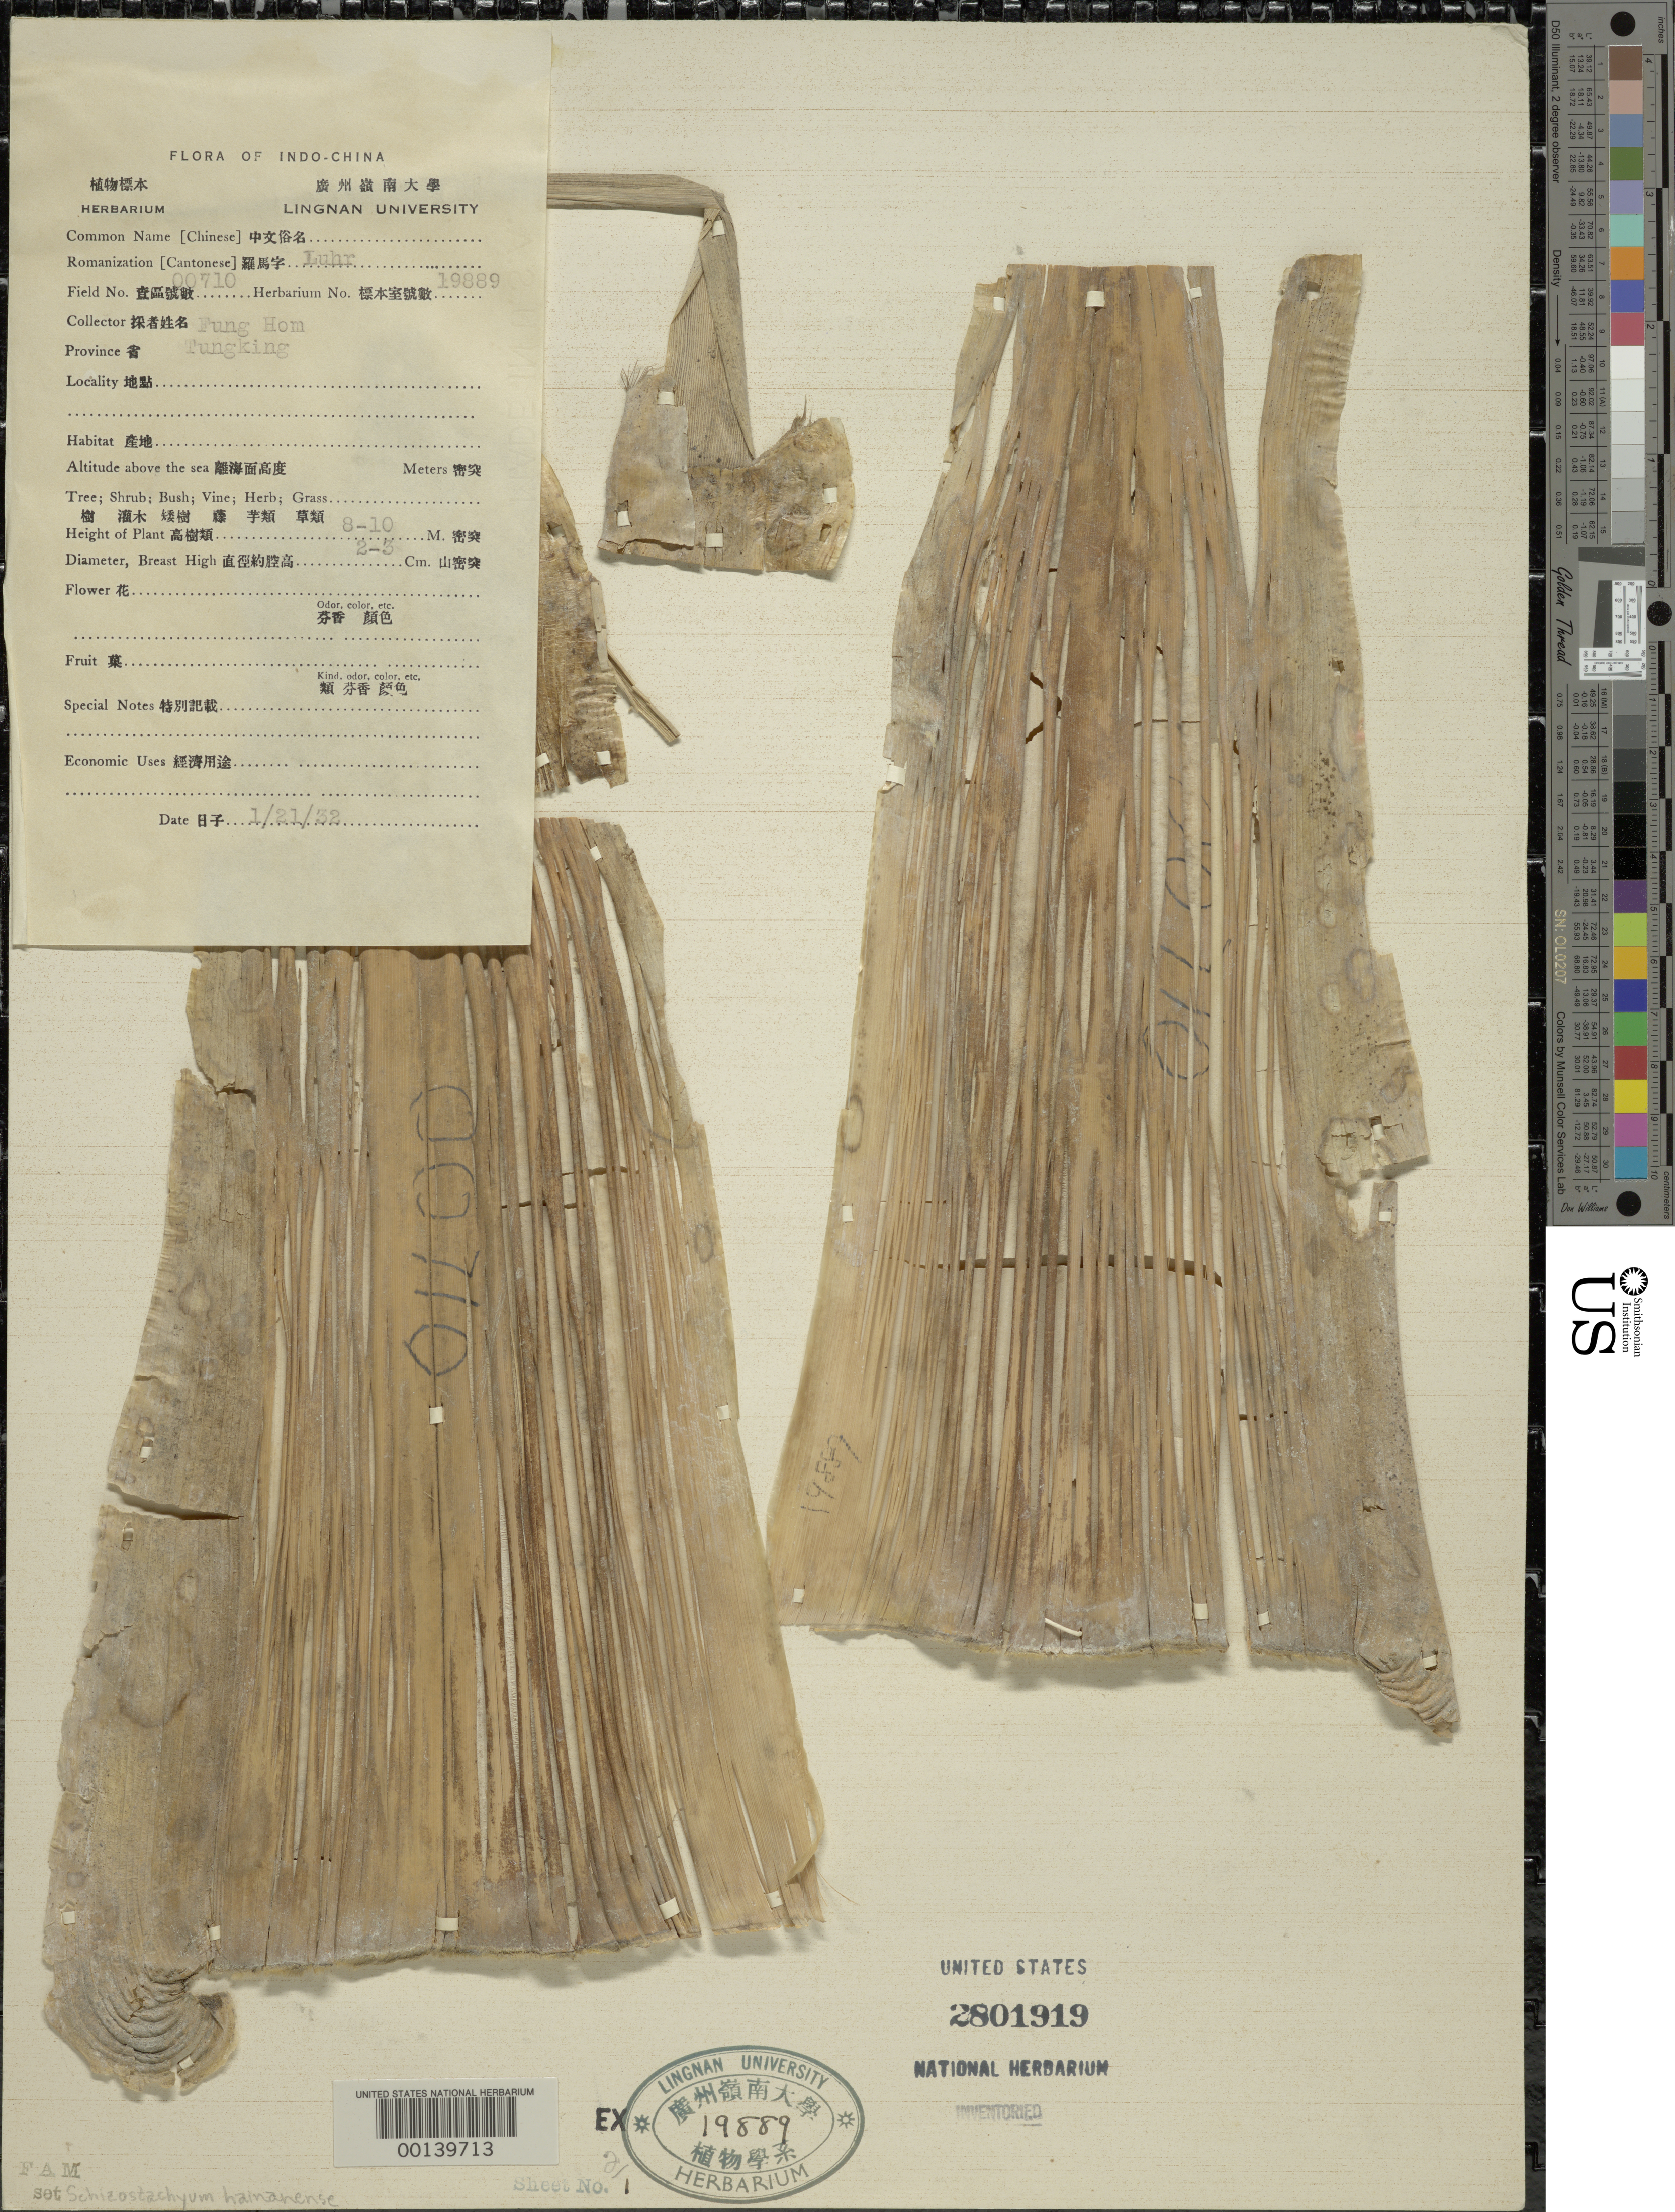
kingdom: Plantae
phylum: Tracheophyta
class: Liliopsida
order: Poales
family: Poaceae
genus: Schizostachyum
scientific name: Schizostachyum hainanense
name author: Merr. ex McClure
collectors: H. L. Fung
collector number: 710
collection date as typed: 21 Jan 1932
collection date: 1932-01-21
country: China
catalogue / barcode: US 2801919